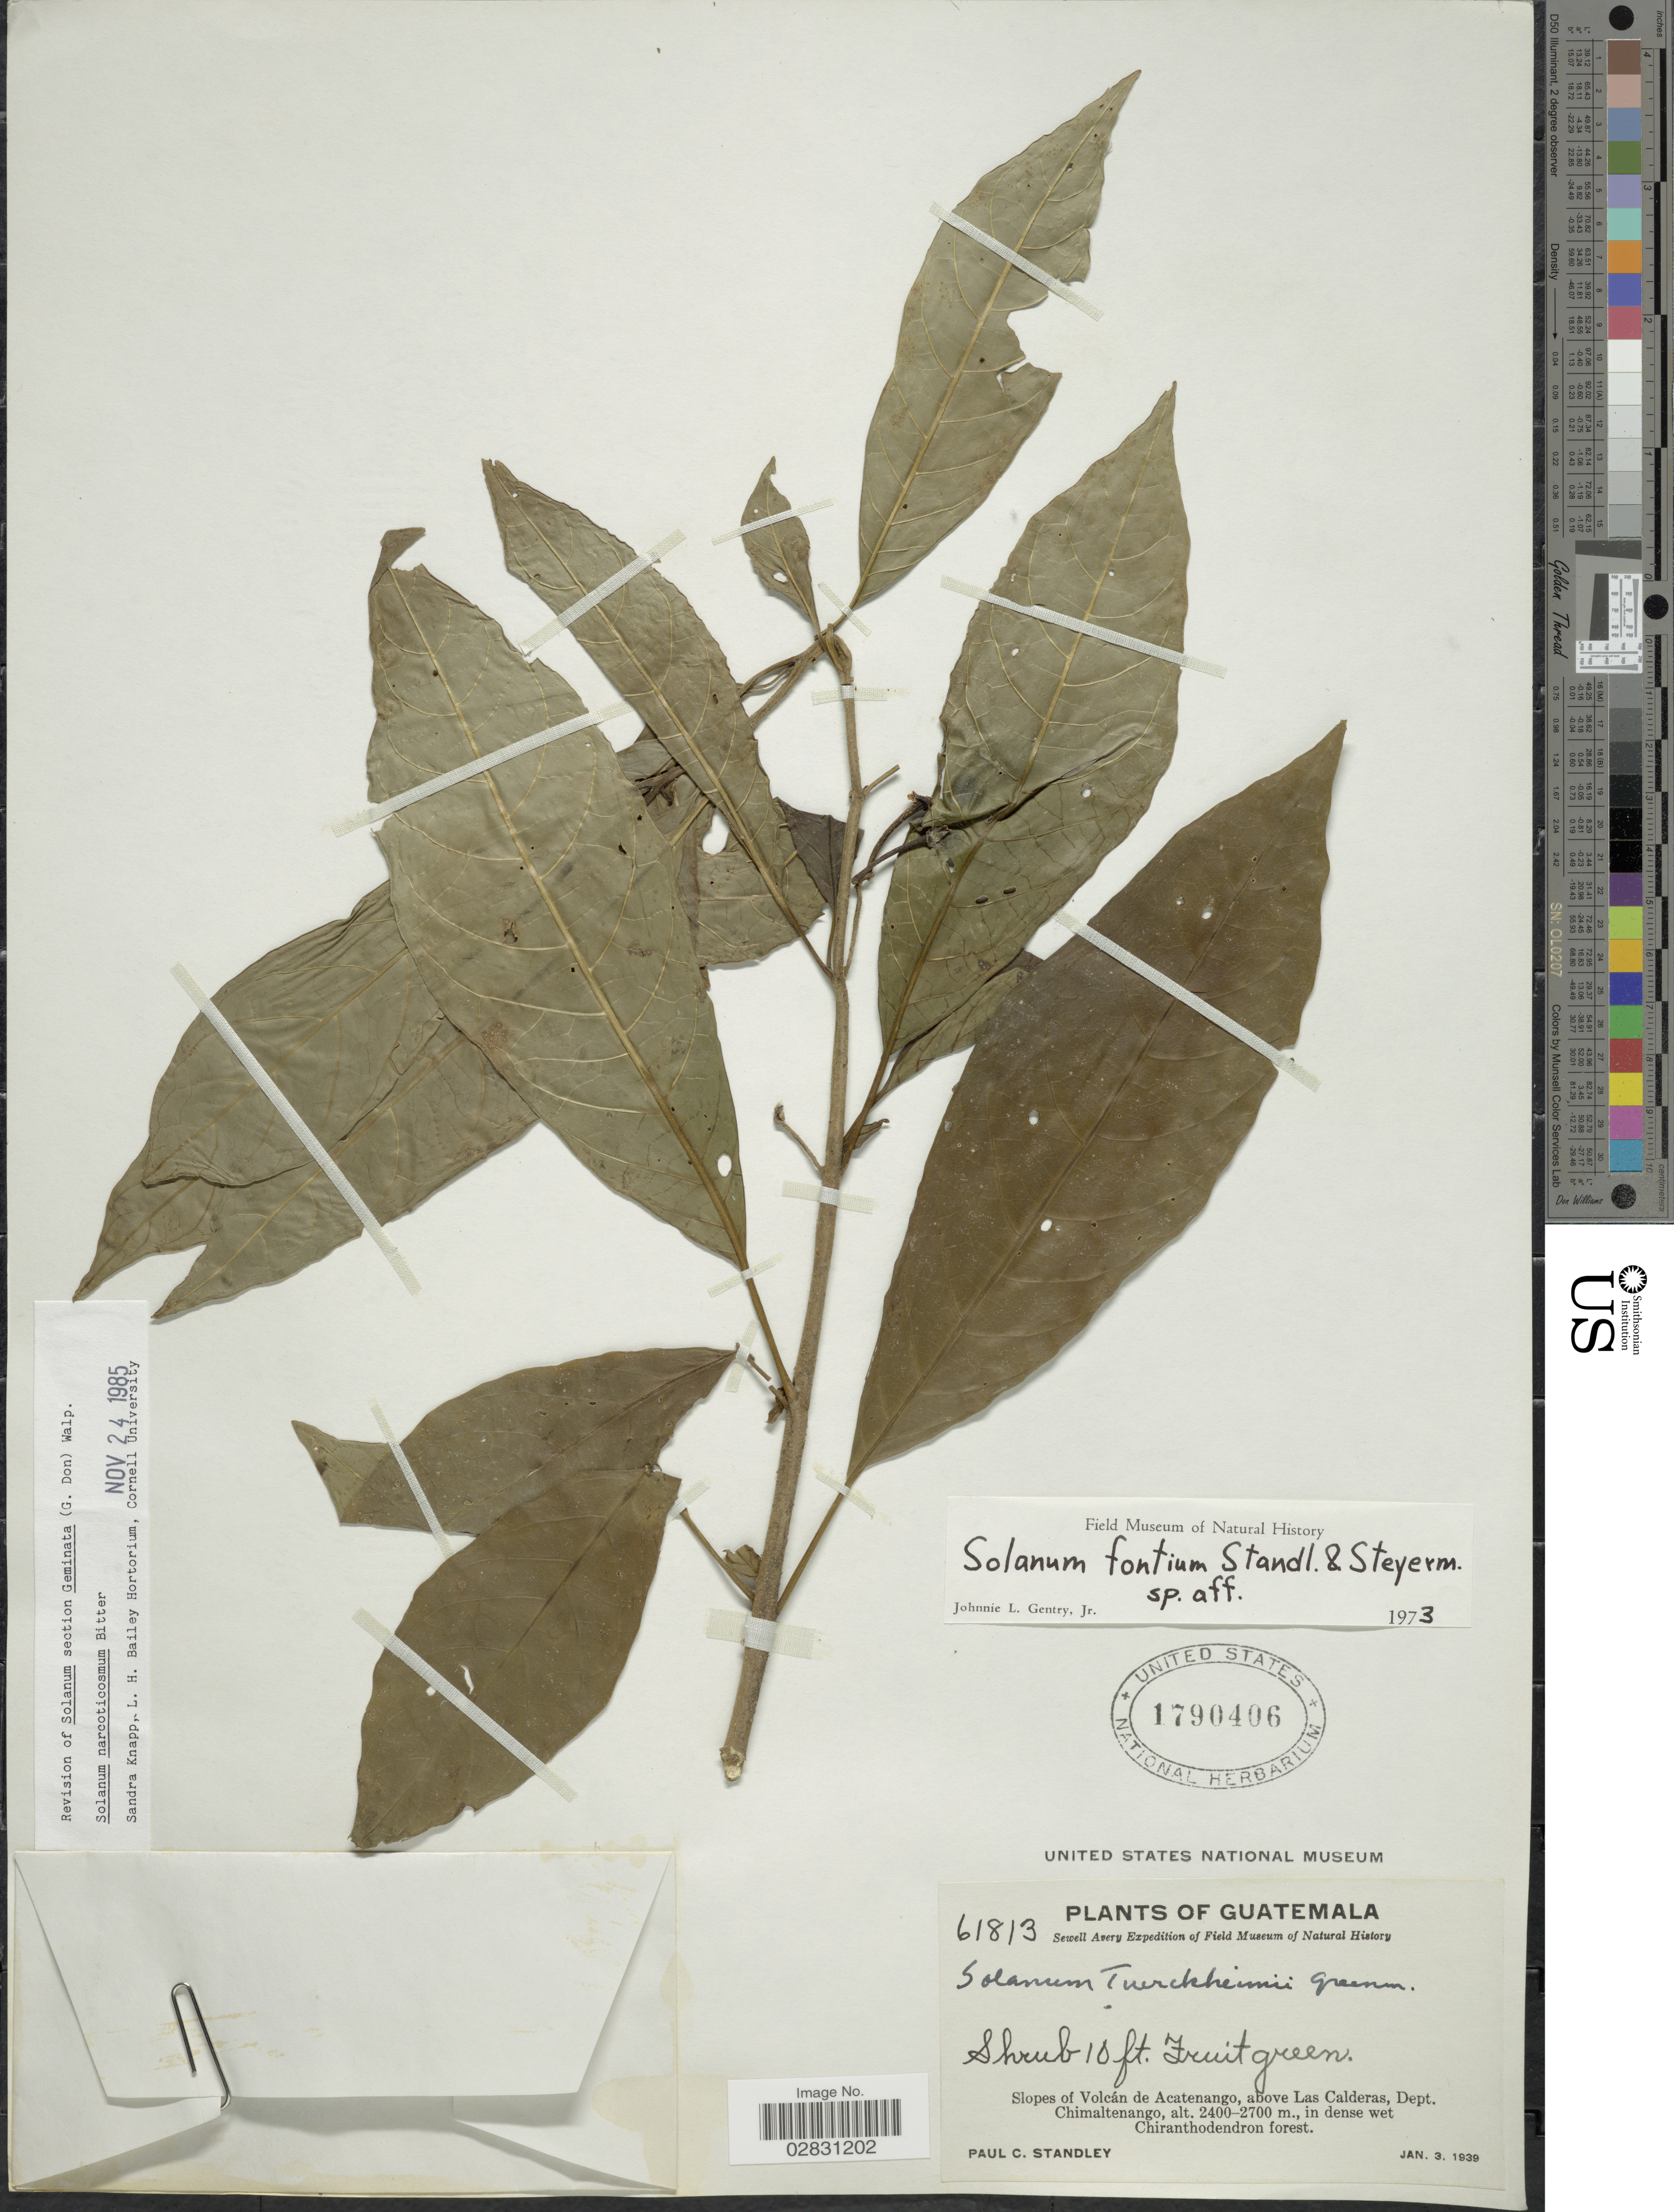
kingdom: Plantae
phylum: Tracheophyta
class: Magnoliopsida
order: Solanales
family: Solanaceae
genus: Solanum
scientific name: Solanum narcoticosmum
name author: Bitter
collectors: P. C. Standley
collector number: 61813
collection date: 1939-01-03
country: Guatemala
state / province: Chimaltenango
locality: Slopes of Volcán de Acatenango, above Las Calderas, Dept. Chimaltenango.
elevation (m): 2400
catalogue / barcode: US 1790406